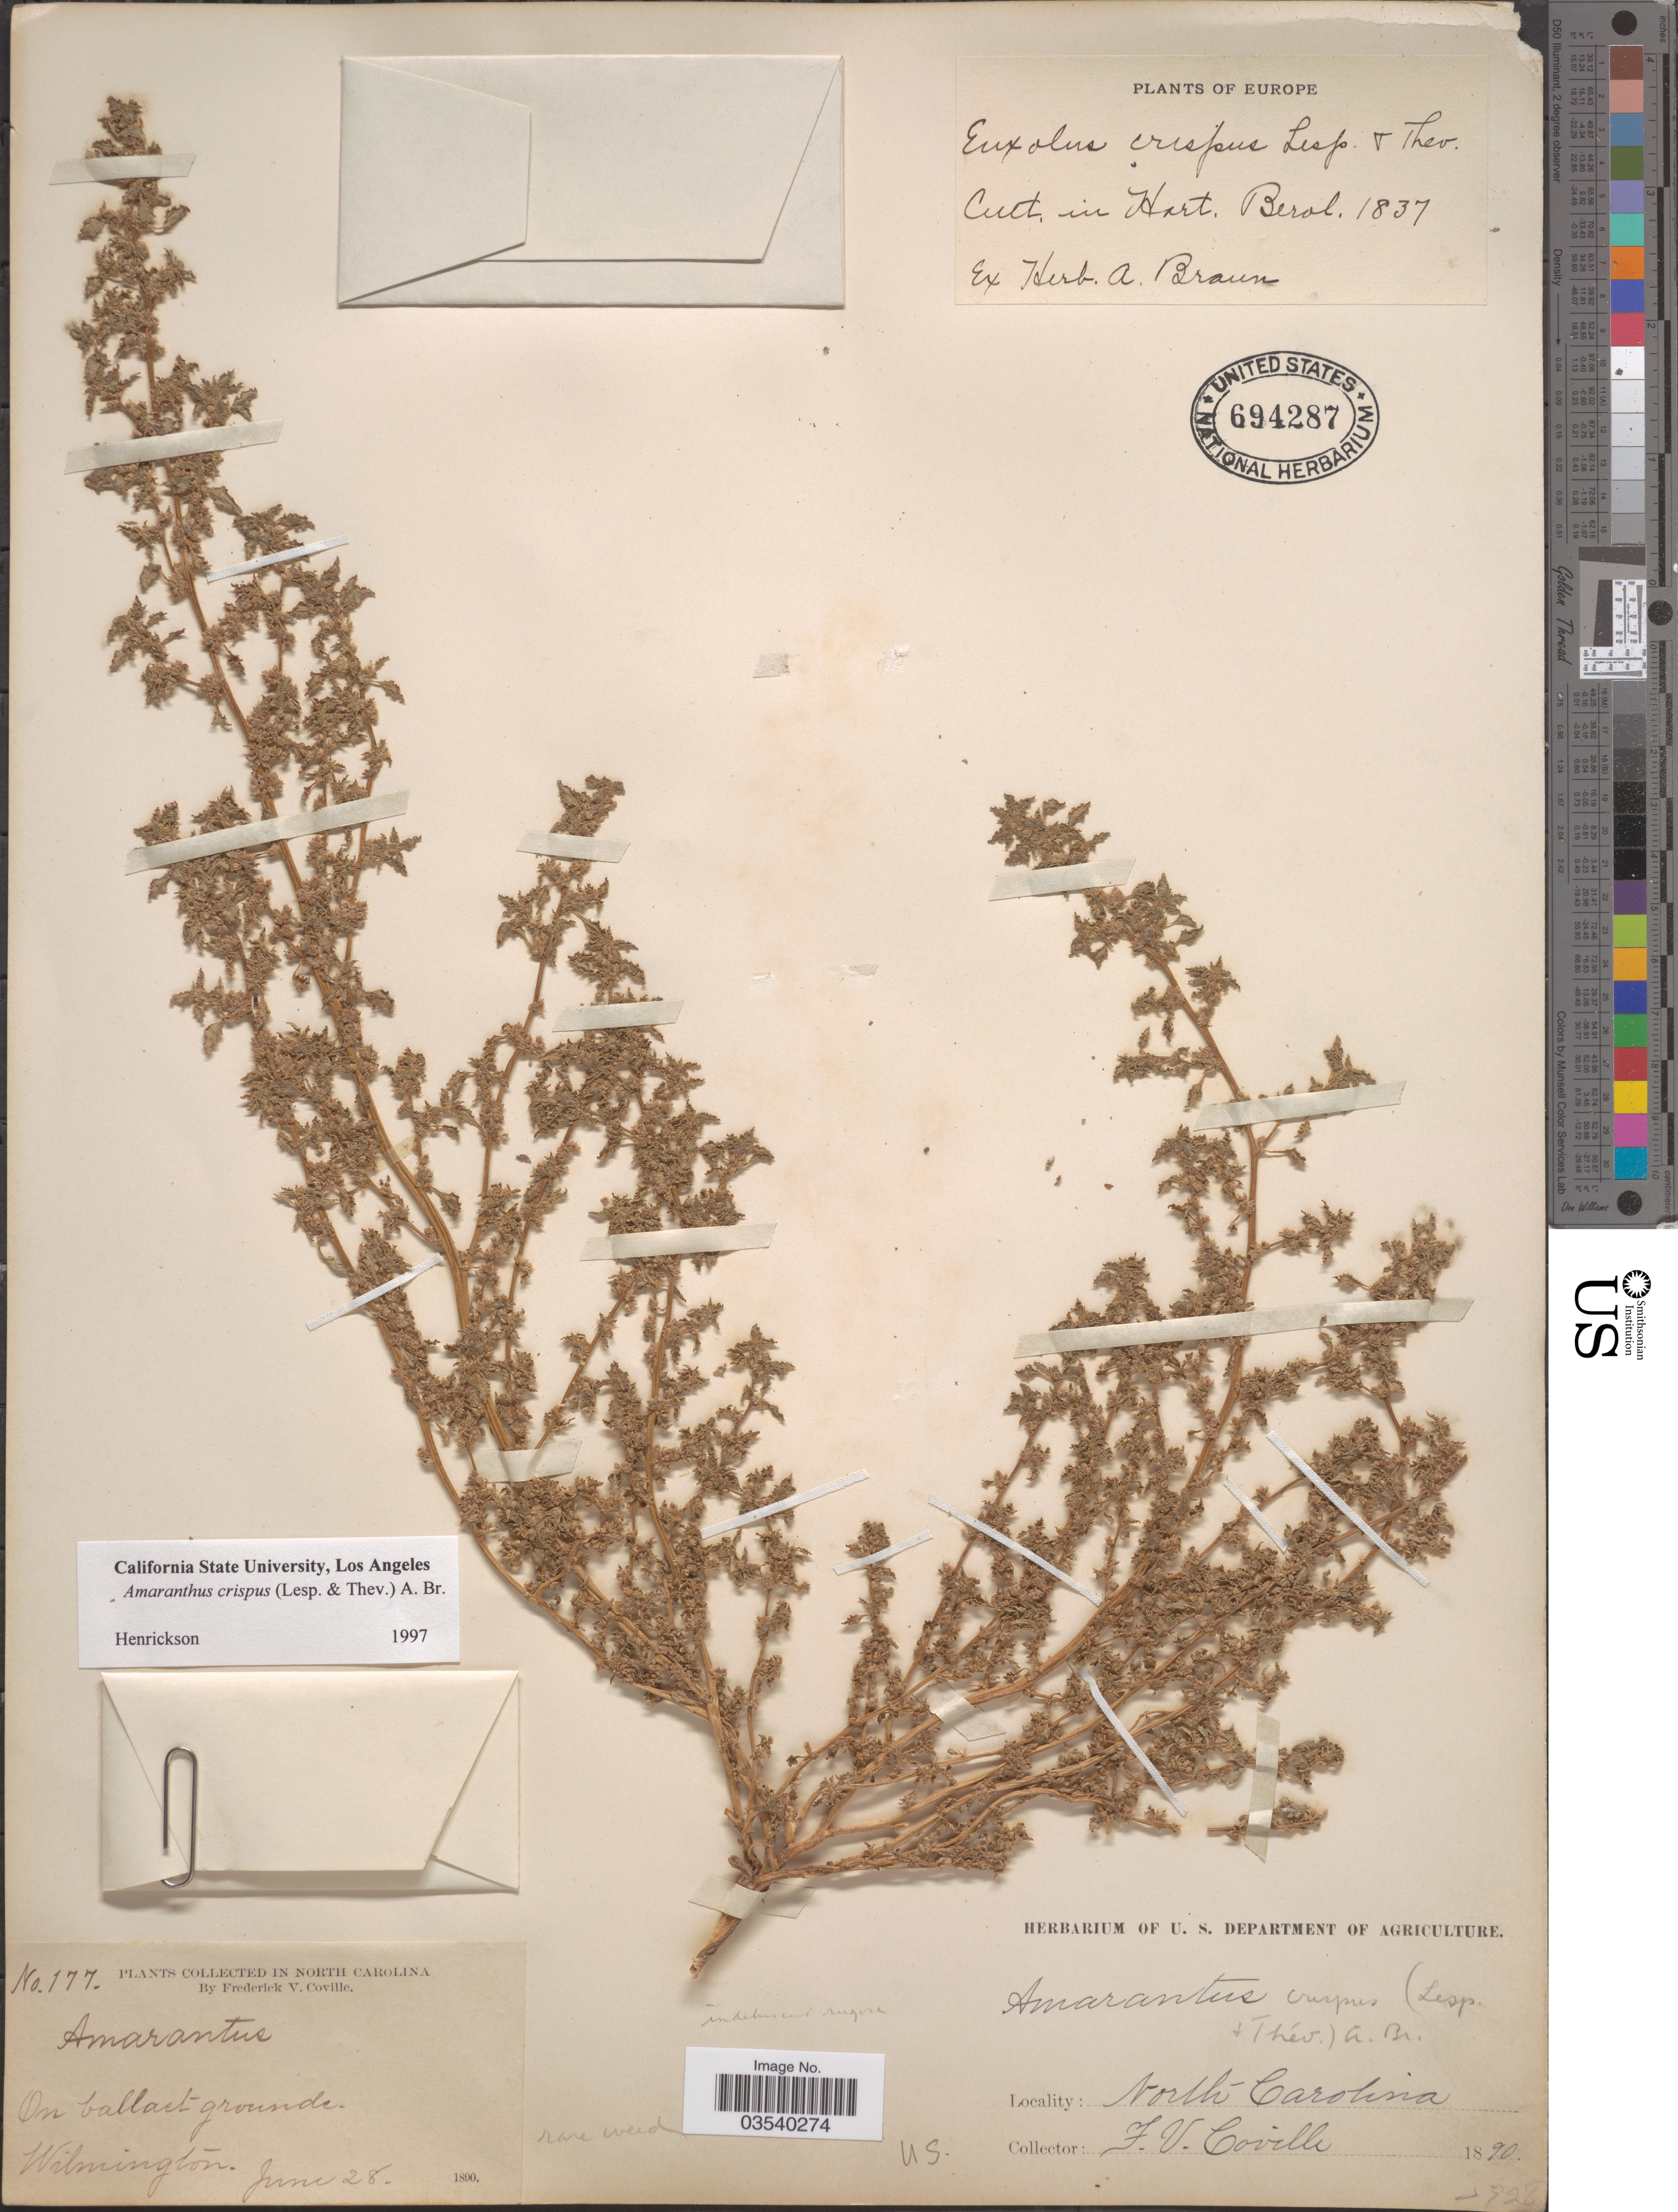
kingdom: Plantae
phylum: Tracheophyta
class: Magnoliopsida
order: Caryophyllales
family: Amaranthaceae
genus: Amaranthus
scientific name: Amaranthus crispus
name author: (Lesp. & Thévenau) A. Braun ex J.M. Coult. & S. Watson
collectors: F. V. Coville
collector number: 177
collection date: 1890-06-28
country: United States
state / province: North Carolina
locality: On ballast grounds. Wilmington.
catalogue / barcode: US 694287